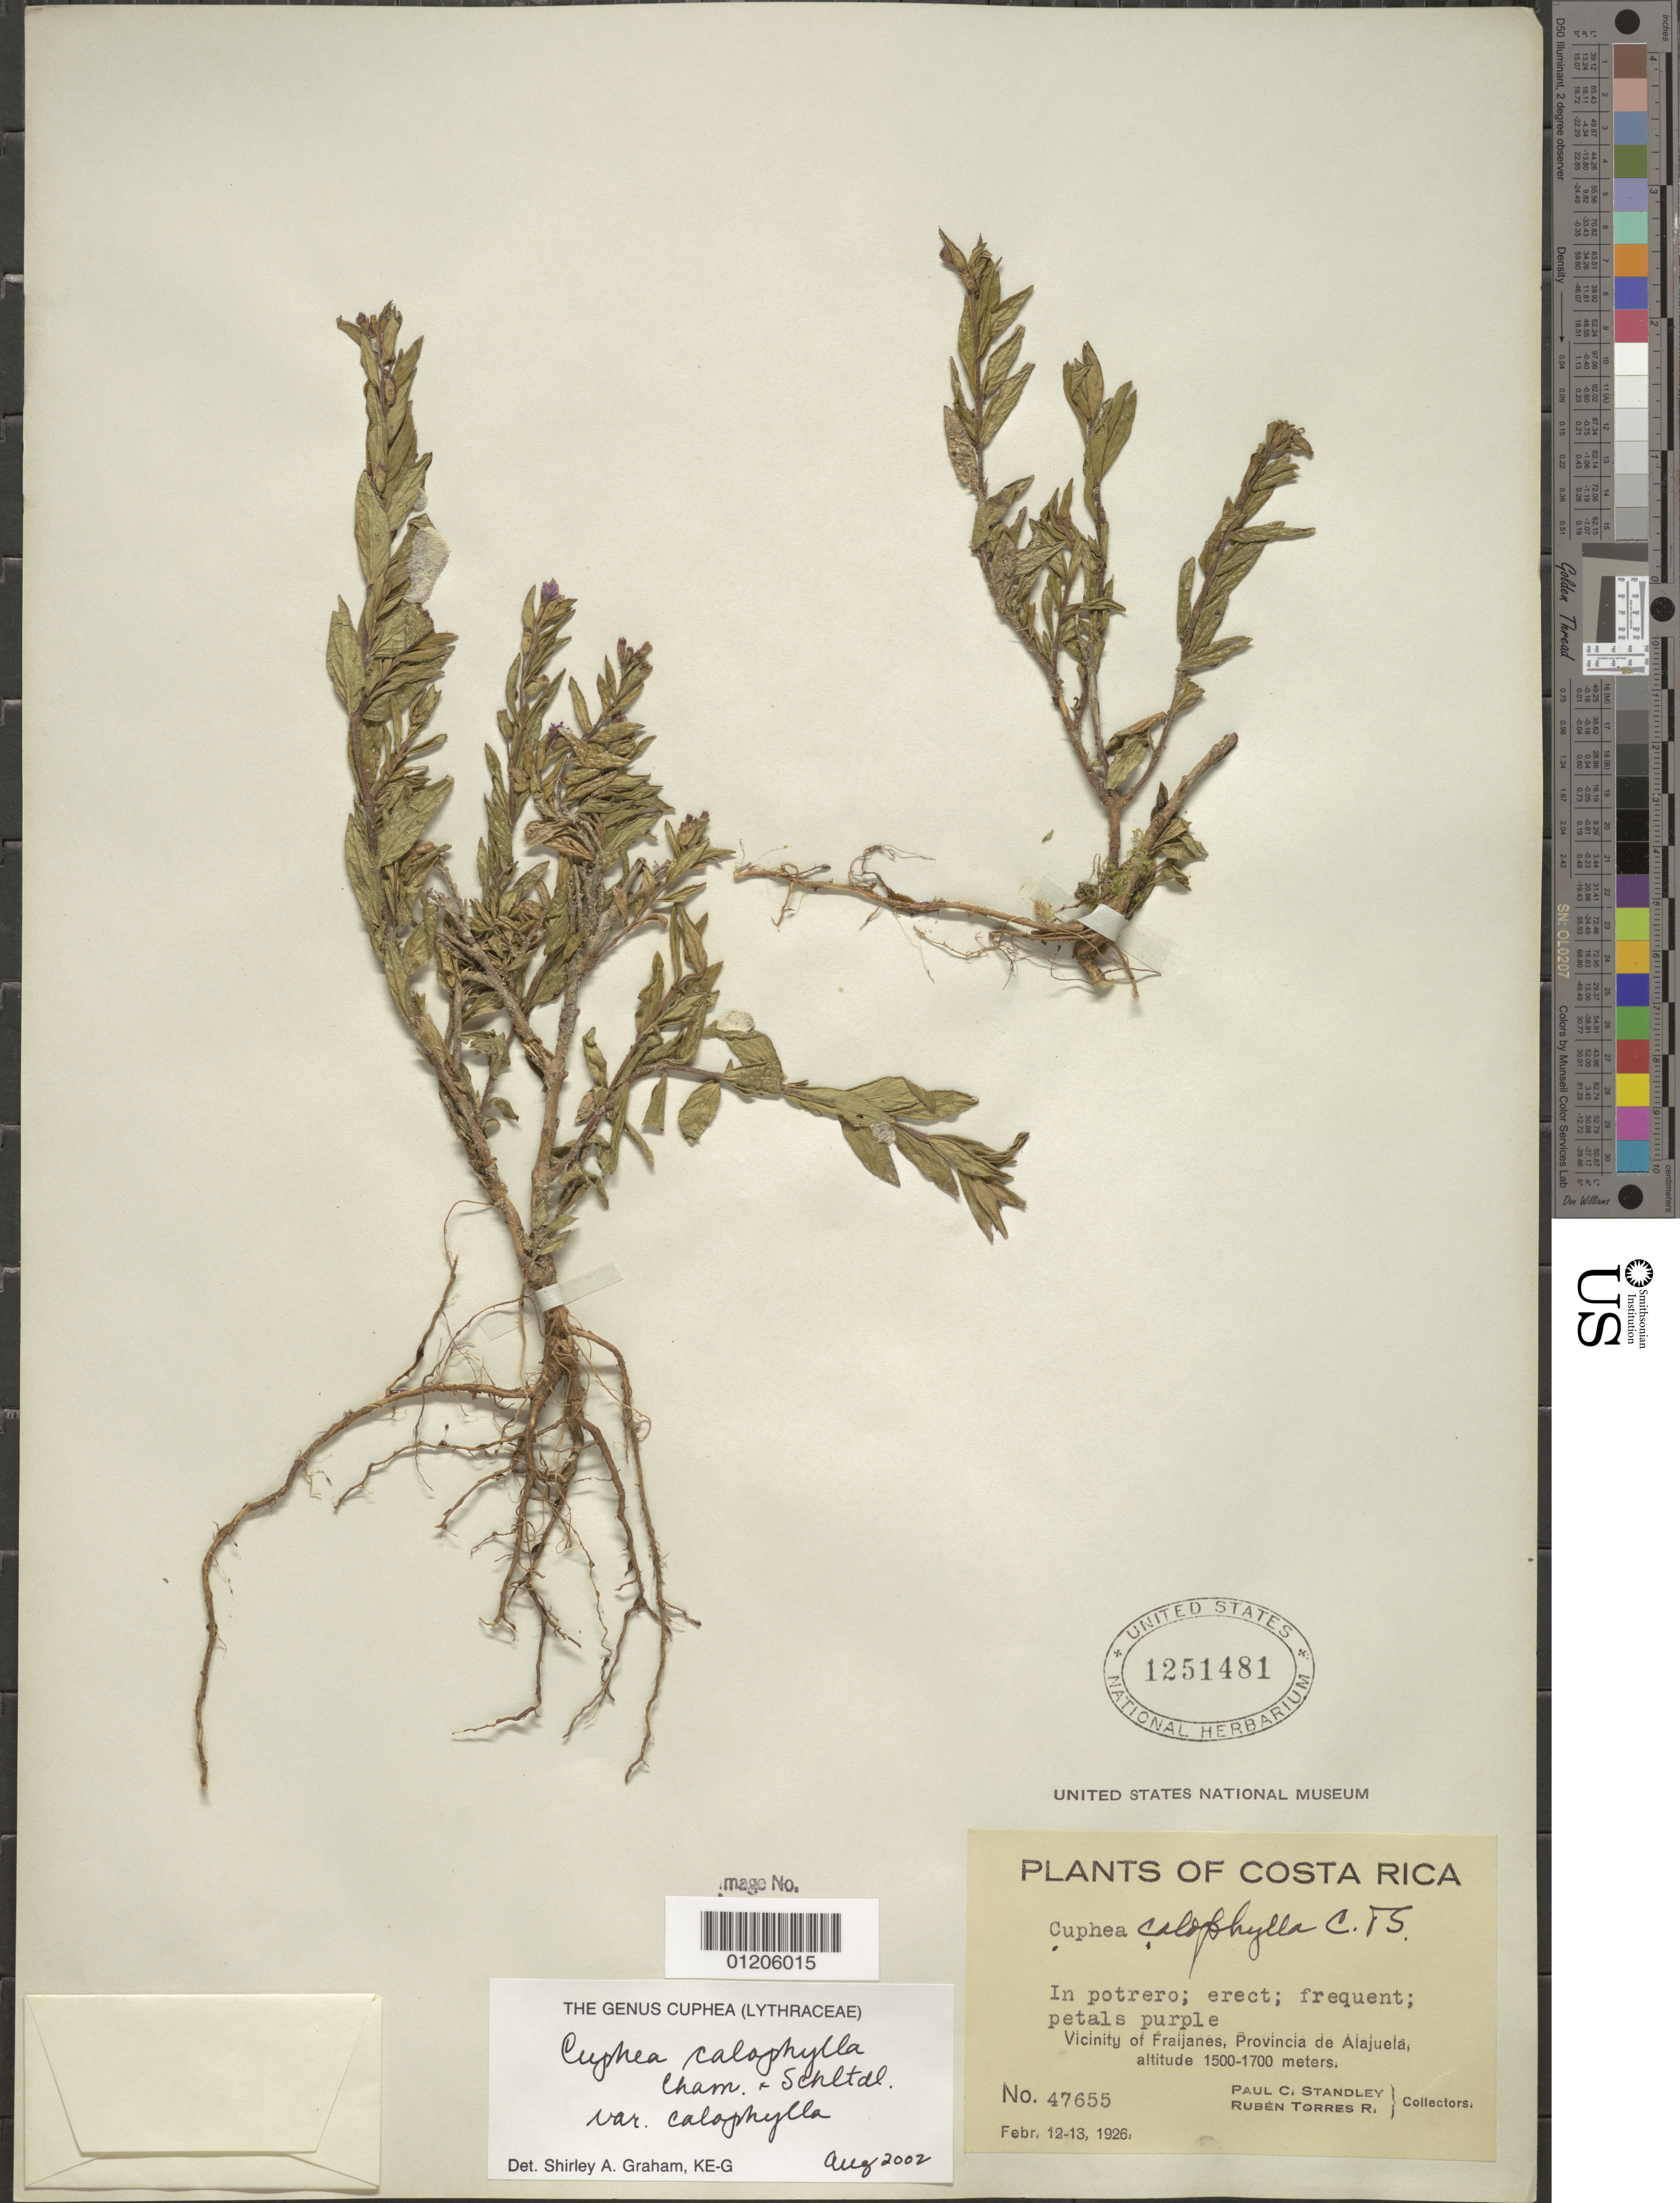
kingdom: Plantae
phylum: Tracheophyta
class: Magnoliopsida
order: Myrtales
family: Lythraceae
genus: Cuphea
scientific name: Cuphea calophylla var. calophylla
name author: Cham. & Schltdl.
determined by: Graham, S.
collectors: P. C. Standley & R. Torres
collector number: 47655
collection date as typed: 12 Feb 1926 to 13 Feb 1926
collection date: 1926-02-12/1926-02-13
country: Costa Rica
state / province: Alajuela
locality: Vicinity of Fraijanes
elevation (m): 1500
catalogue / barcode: US 1251481